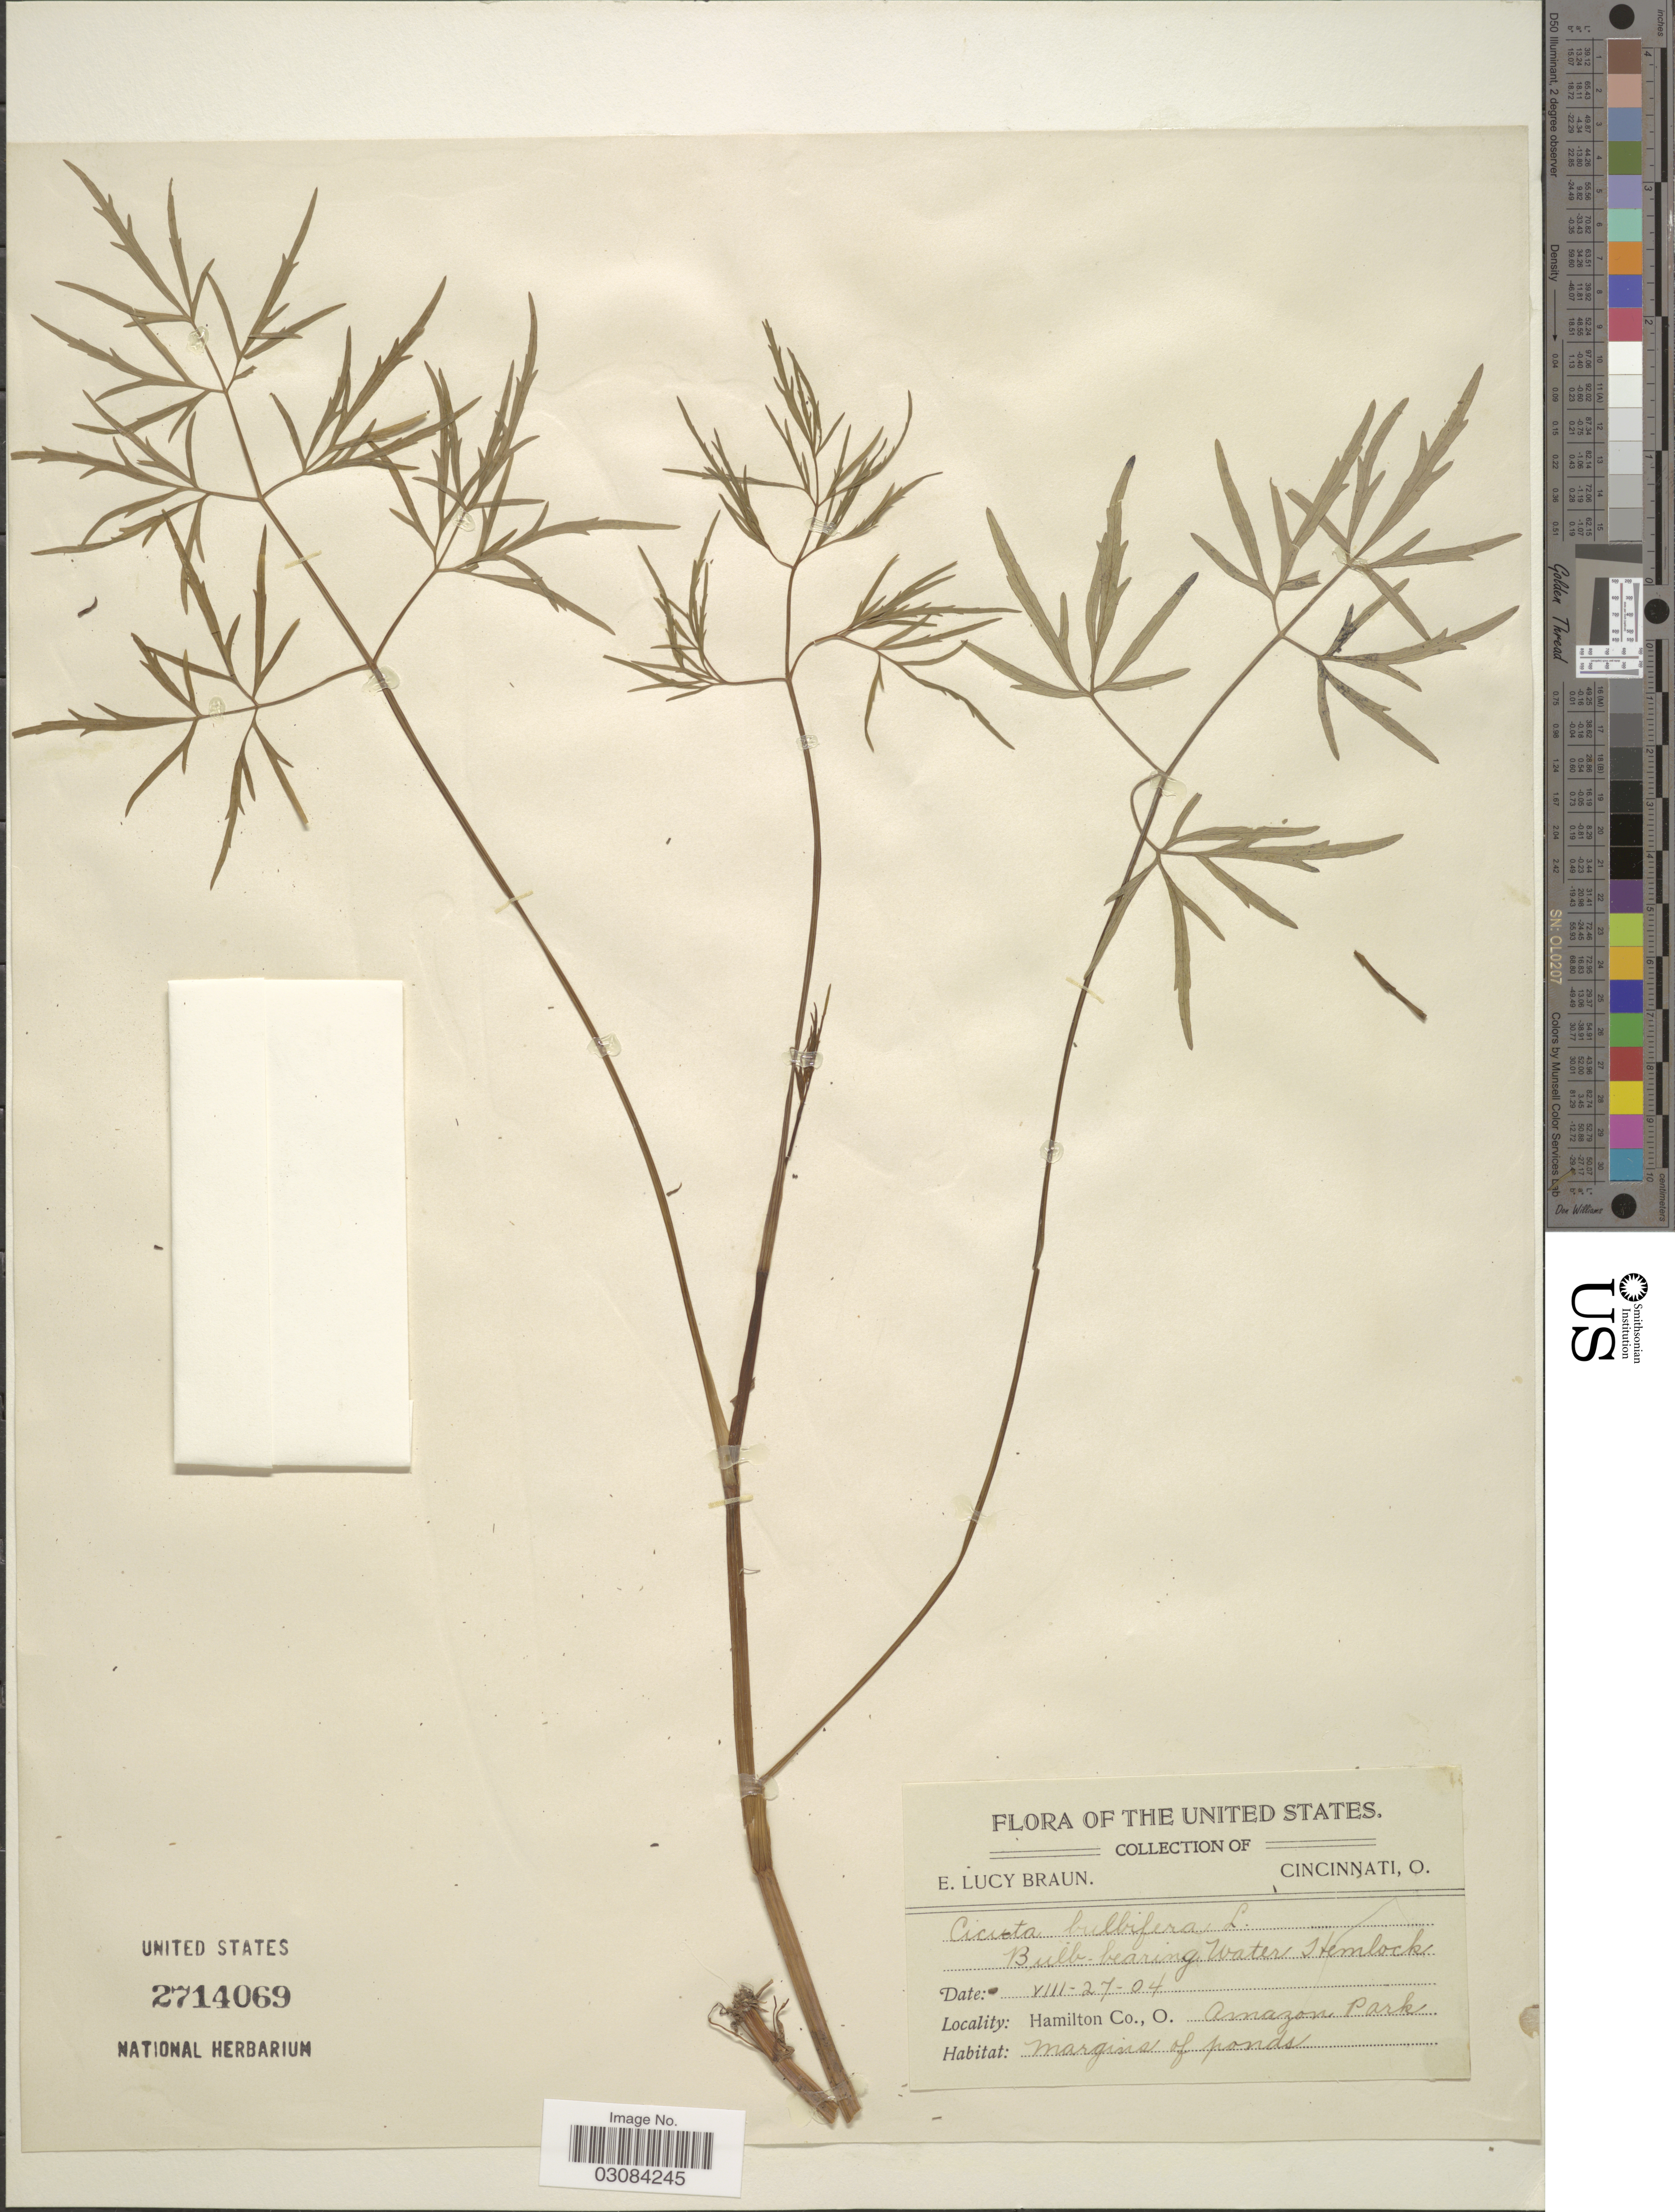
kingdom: Plantae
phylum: Tracheophyta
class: Magnoliopsida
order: Apiales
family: Apiaceae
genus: Cicuta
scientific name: Cicuta bulbifera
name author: L.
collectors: E. L. Braun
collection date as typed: Transcribed d/m/y: 27/8/4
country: United States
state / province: Ohio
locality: Bulb. bearing Water Hemlock. Hamilton Co. Amazon Park.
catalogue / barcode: US 2714069